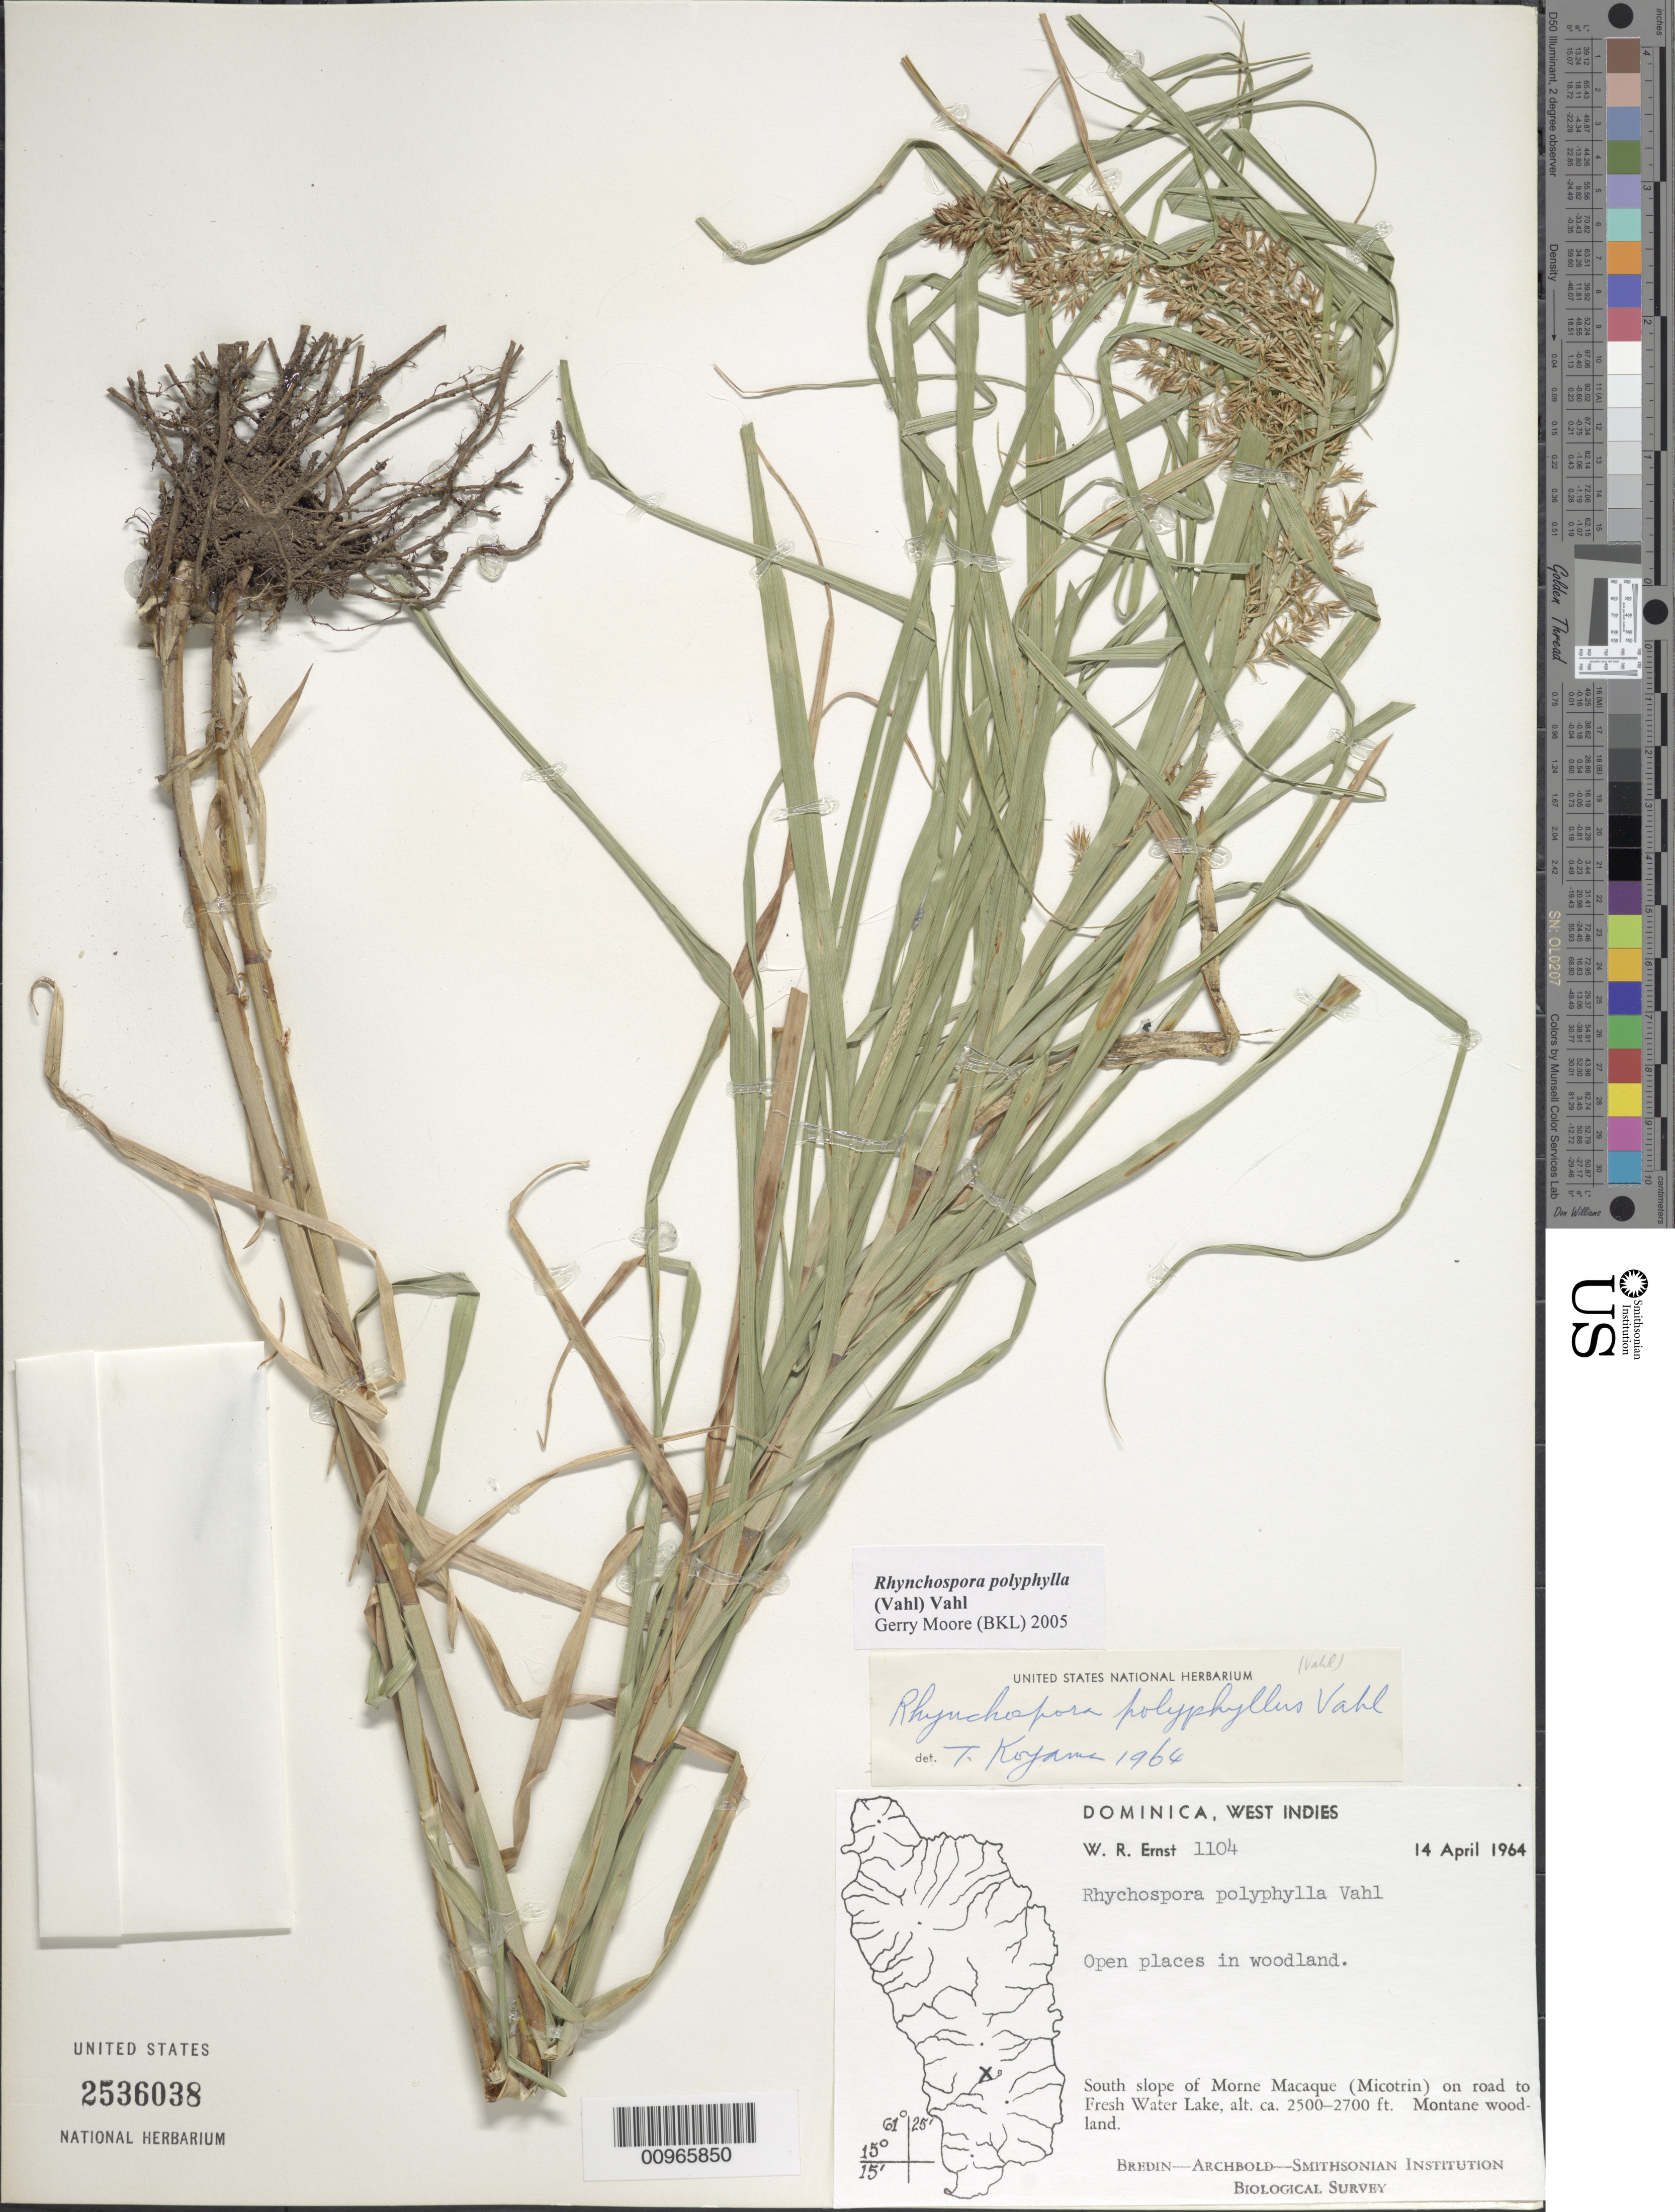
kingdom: Plantae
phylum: Tracheophyta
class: Liliopsida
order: Poales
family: Cyperaceae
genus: Rhynchospora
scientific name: Rhynchospora polyphylla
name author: (Vahl) Vahl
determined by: Moore, G.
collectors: W. R. Ernst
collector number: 1104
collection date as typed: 14 Apr 1964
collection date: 1964-04-14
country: Dominica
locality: South slope of Morne Macaque (Micotrin) on road to Fresh Water Lake, montane woodland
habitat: Open places in montane woodland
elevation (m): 762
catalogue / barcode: US 2536038